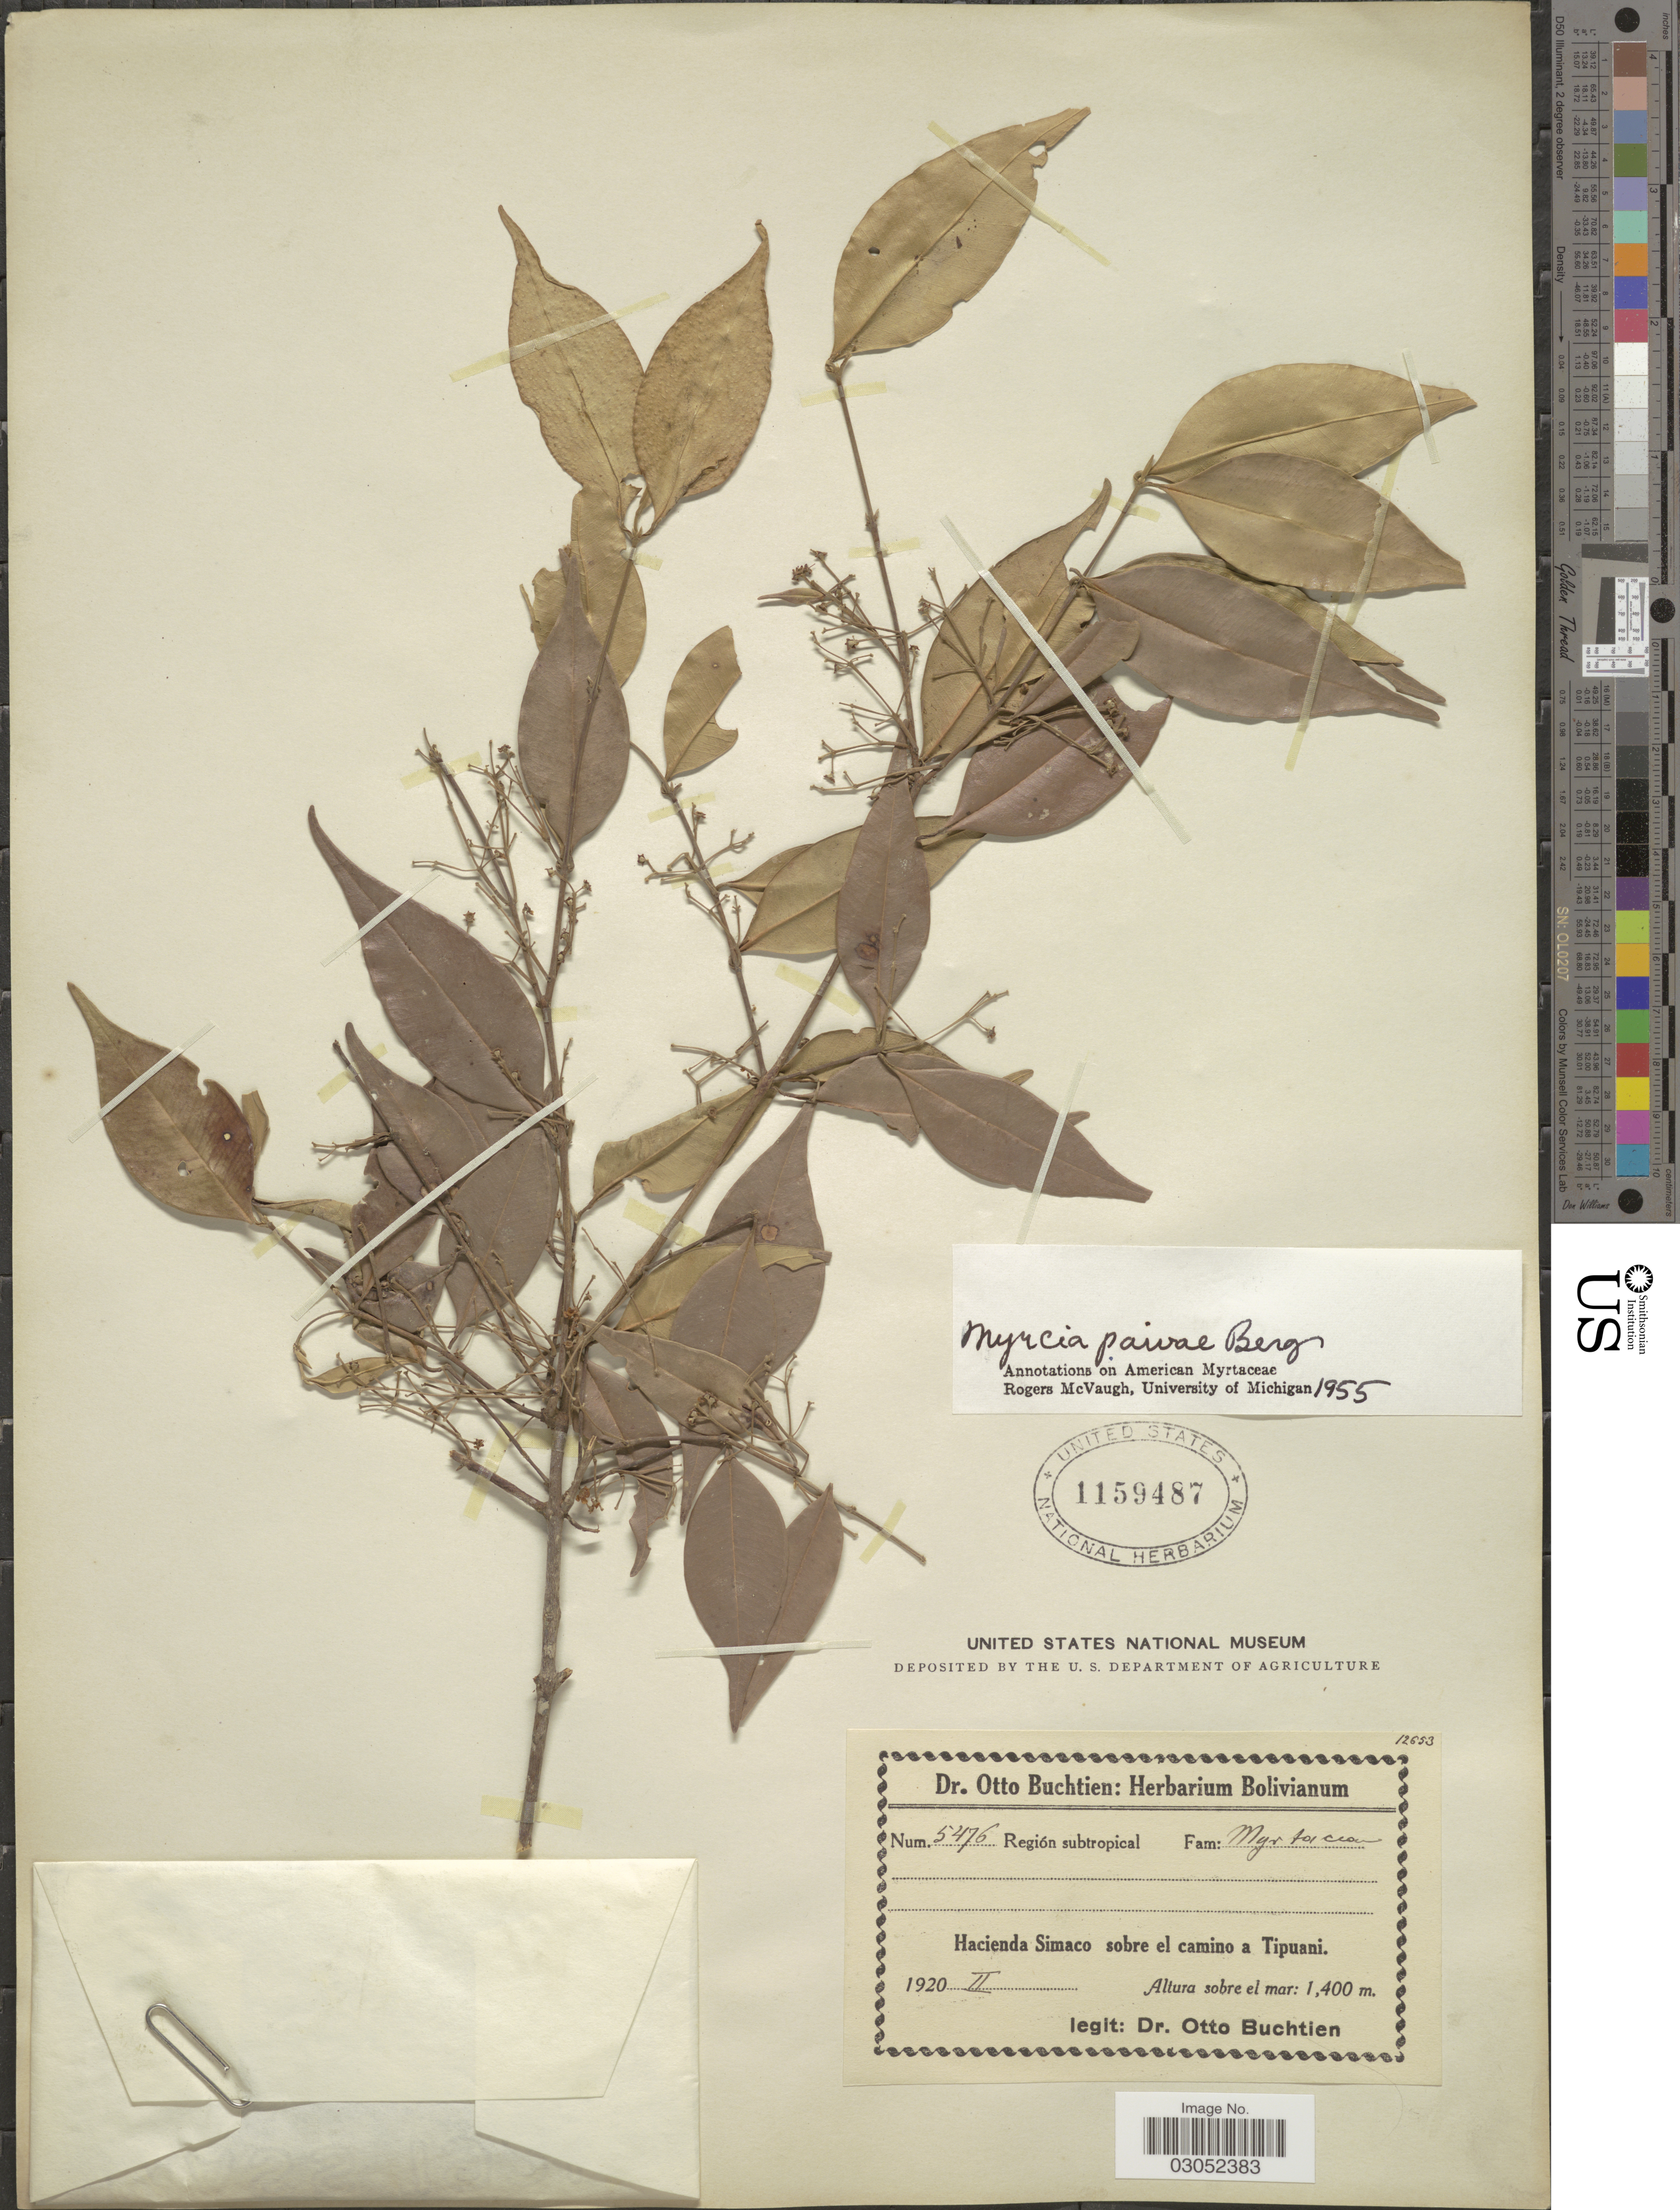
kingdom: Plantae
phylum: Tracheophyta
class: Magnoliopsida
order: Myrtales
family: Myrtaceae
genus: Myrcia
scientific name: Myrcia paivae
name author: O. Berg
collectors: O. Buchtien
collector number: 5476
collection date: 1920-02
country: Bolivia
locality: Hacienda Simaco sobre el camino a Tipuani.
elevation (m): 1400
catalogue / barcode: US 1159487